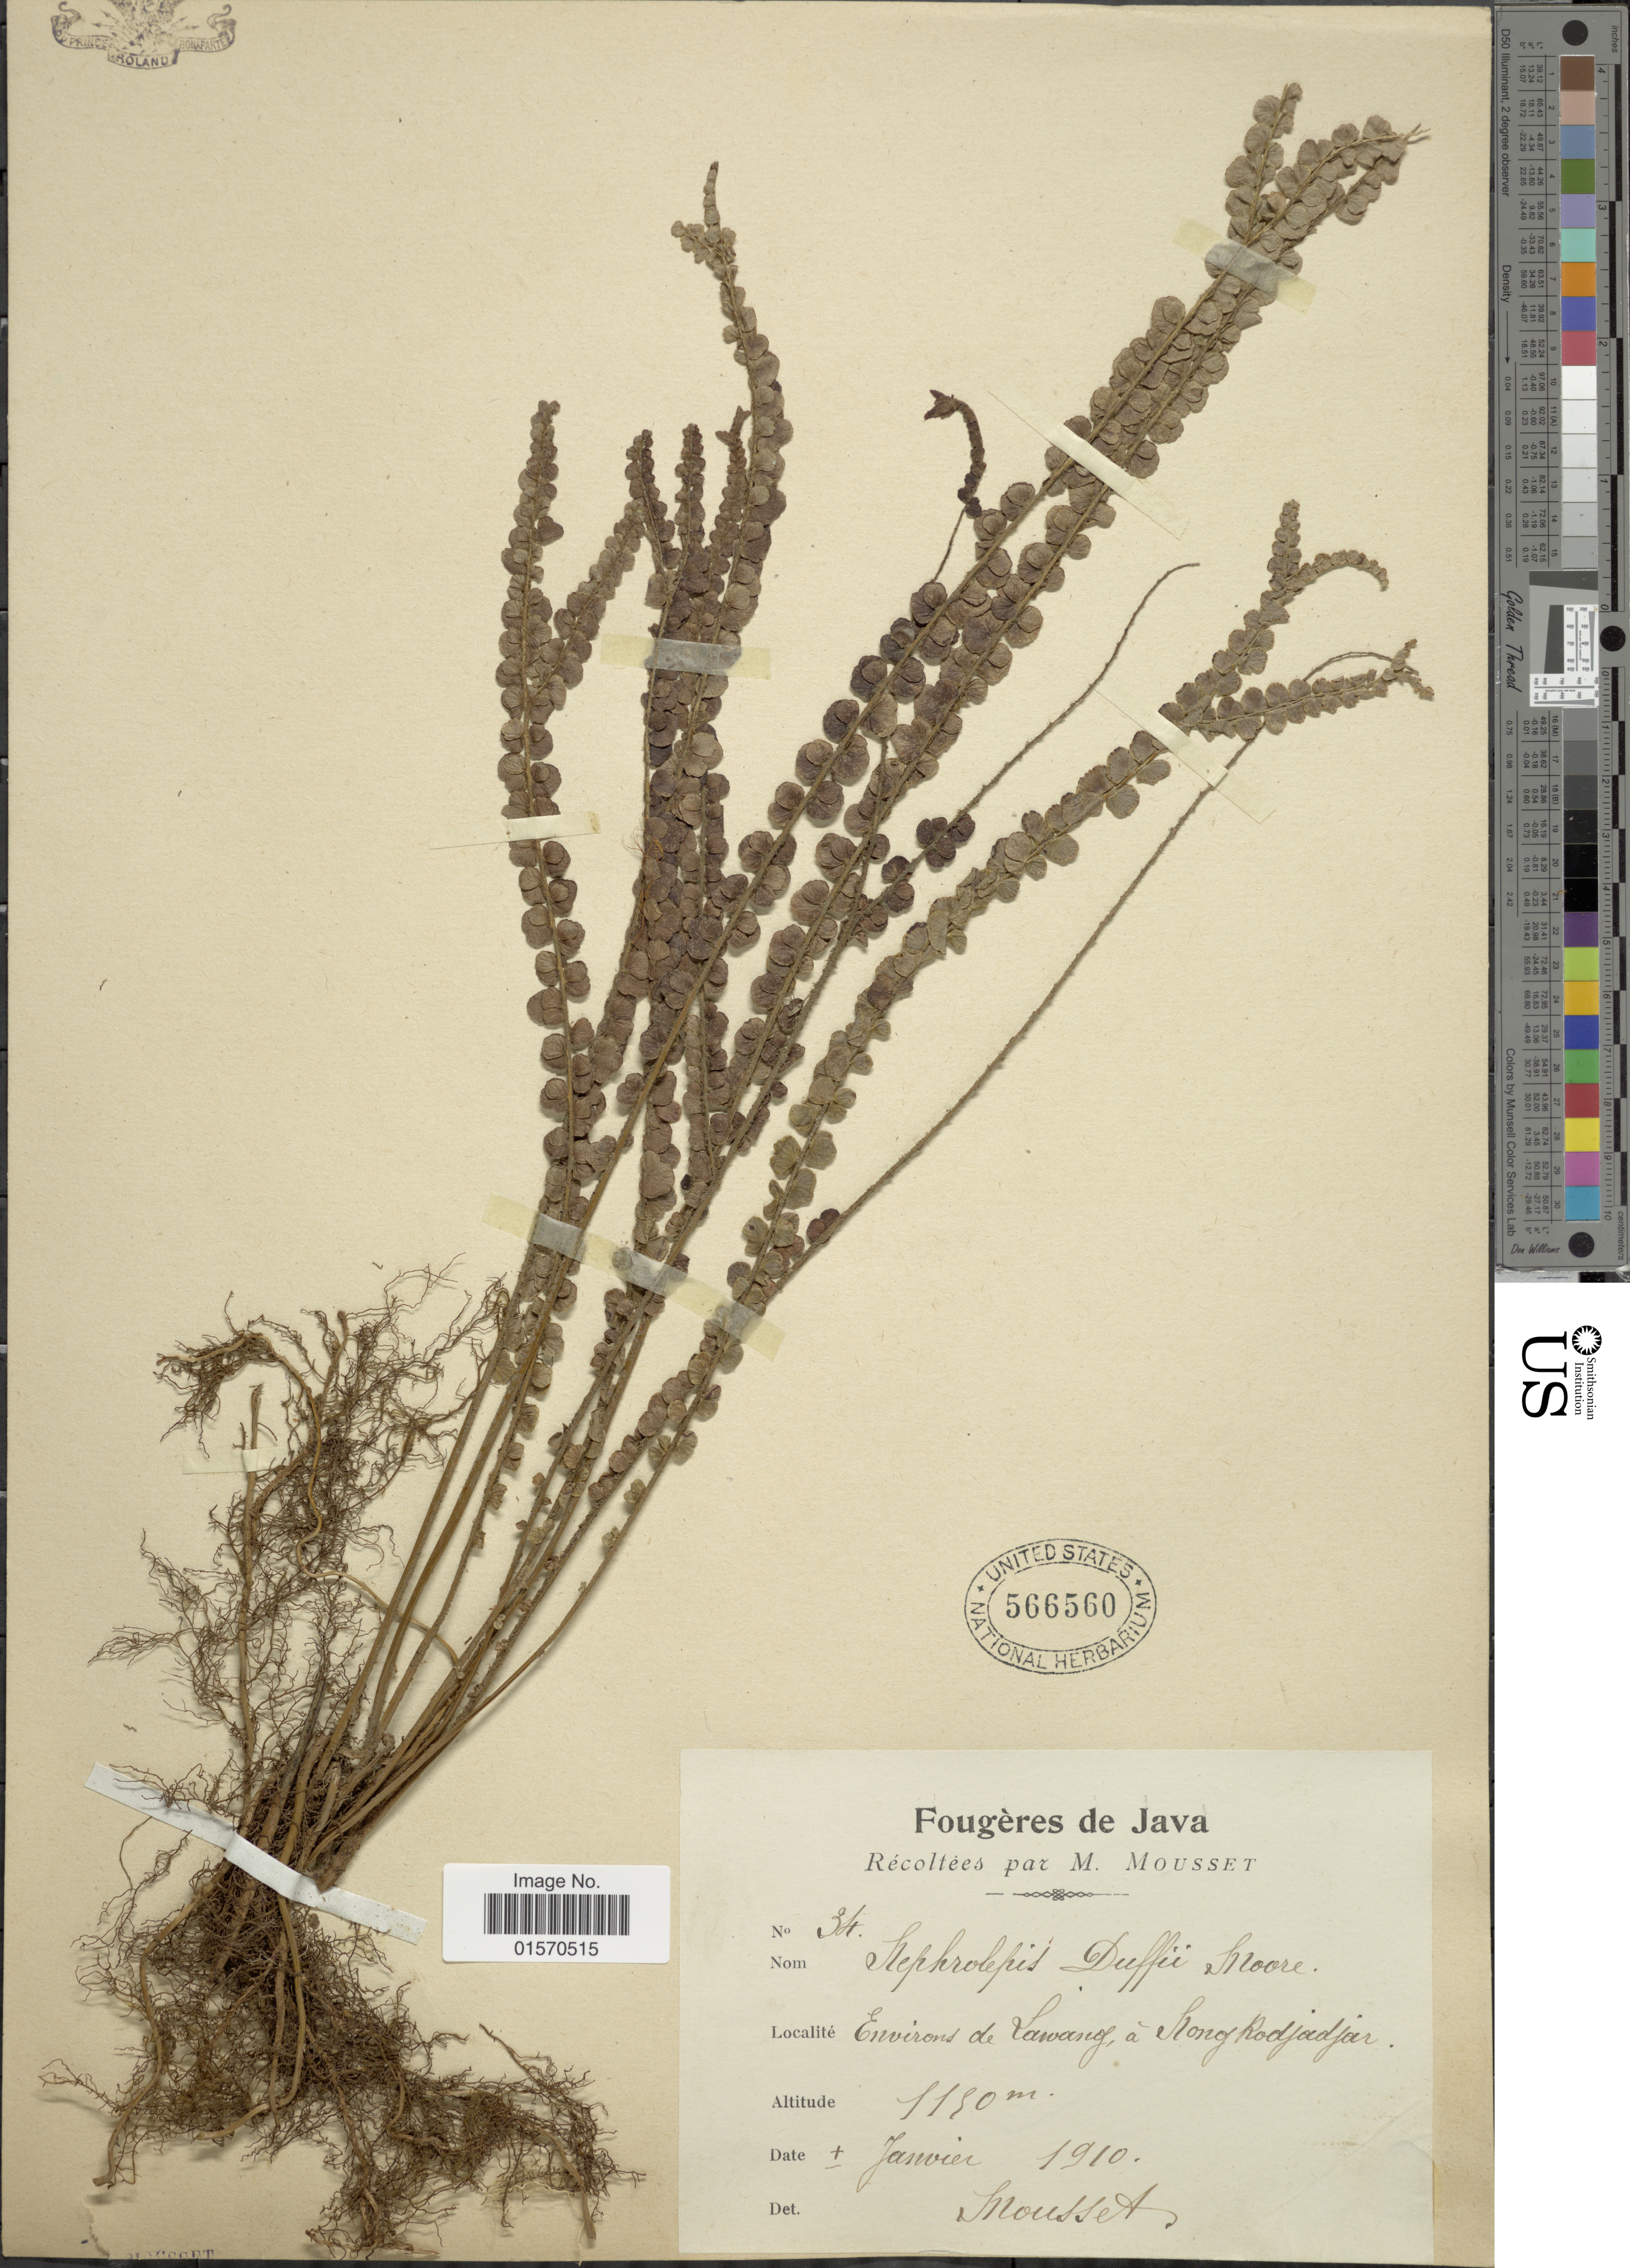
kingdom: Plantae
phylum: Tracheophyta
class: Polypodiopsida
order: Polypodiales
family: Nephrolepidaceae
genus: Nephrolepis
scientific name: Nephrolepis duffii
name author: T. Moore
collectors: Mousset, --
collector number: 34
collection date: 1910-01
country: Indonesia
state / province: Java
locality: Environs de Lawang, à Nong Kodjadjar.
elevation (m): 1150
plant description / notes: Corrected "hong Rodjadjan" to Nong Kodjadjar.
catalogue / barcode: US 566560